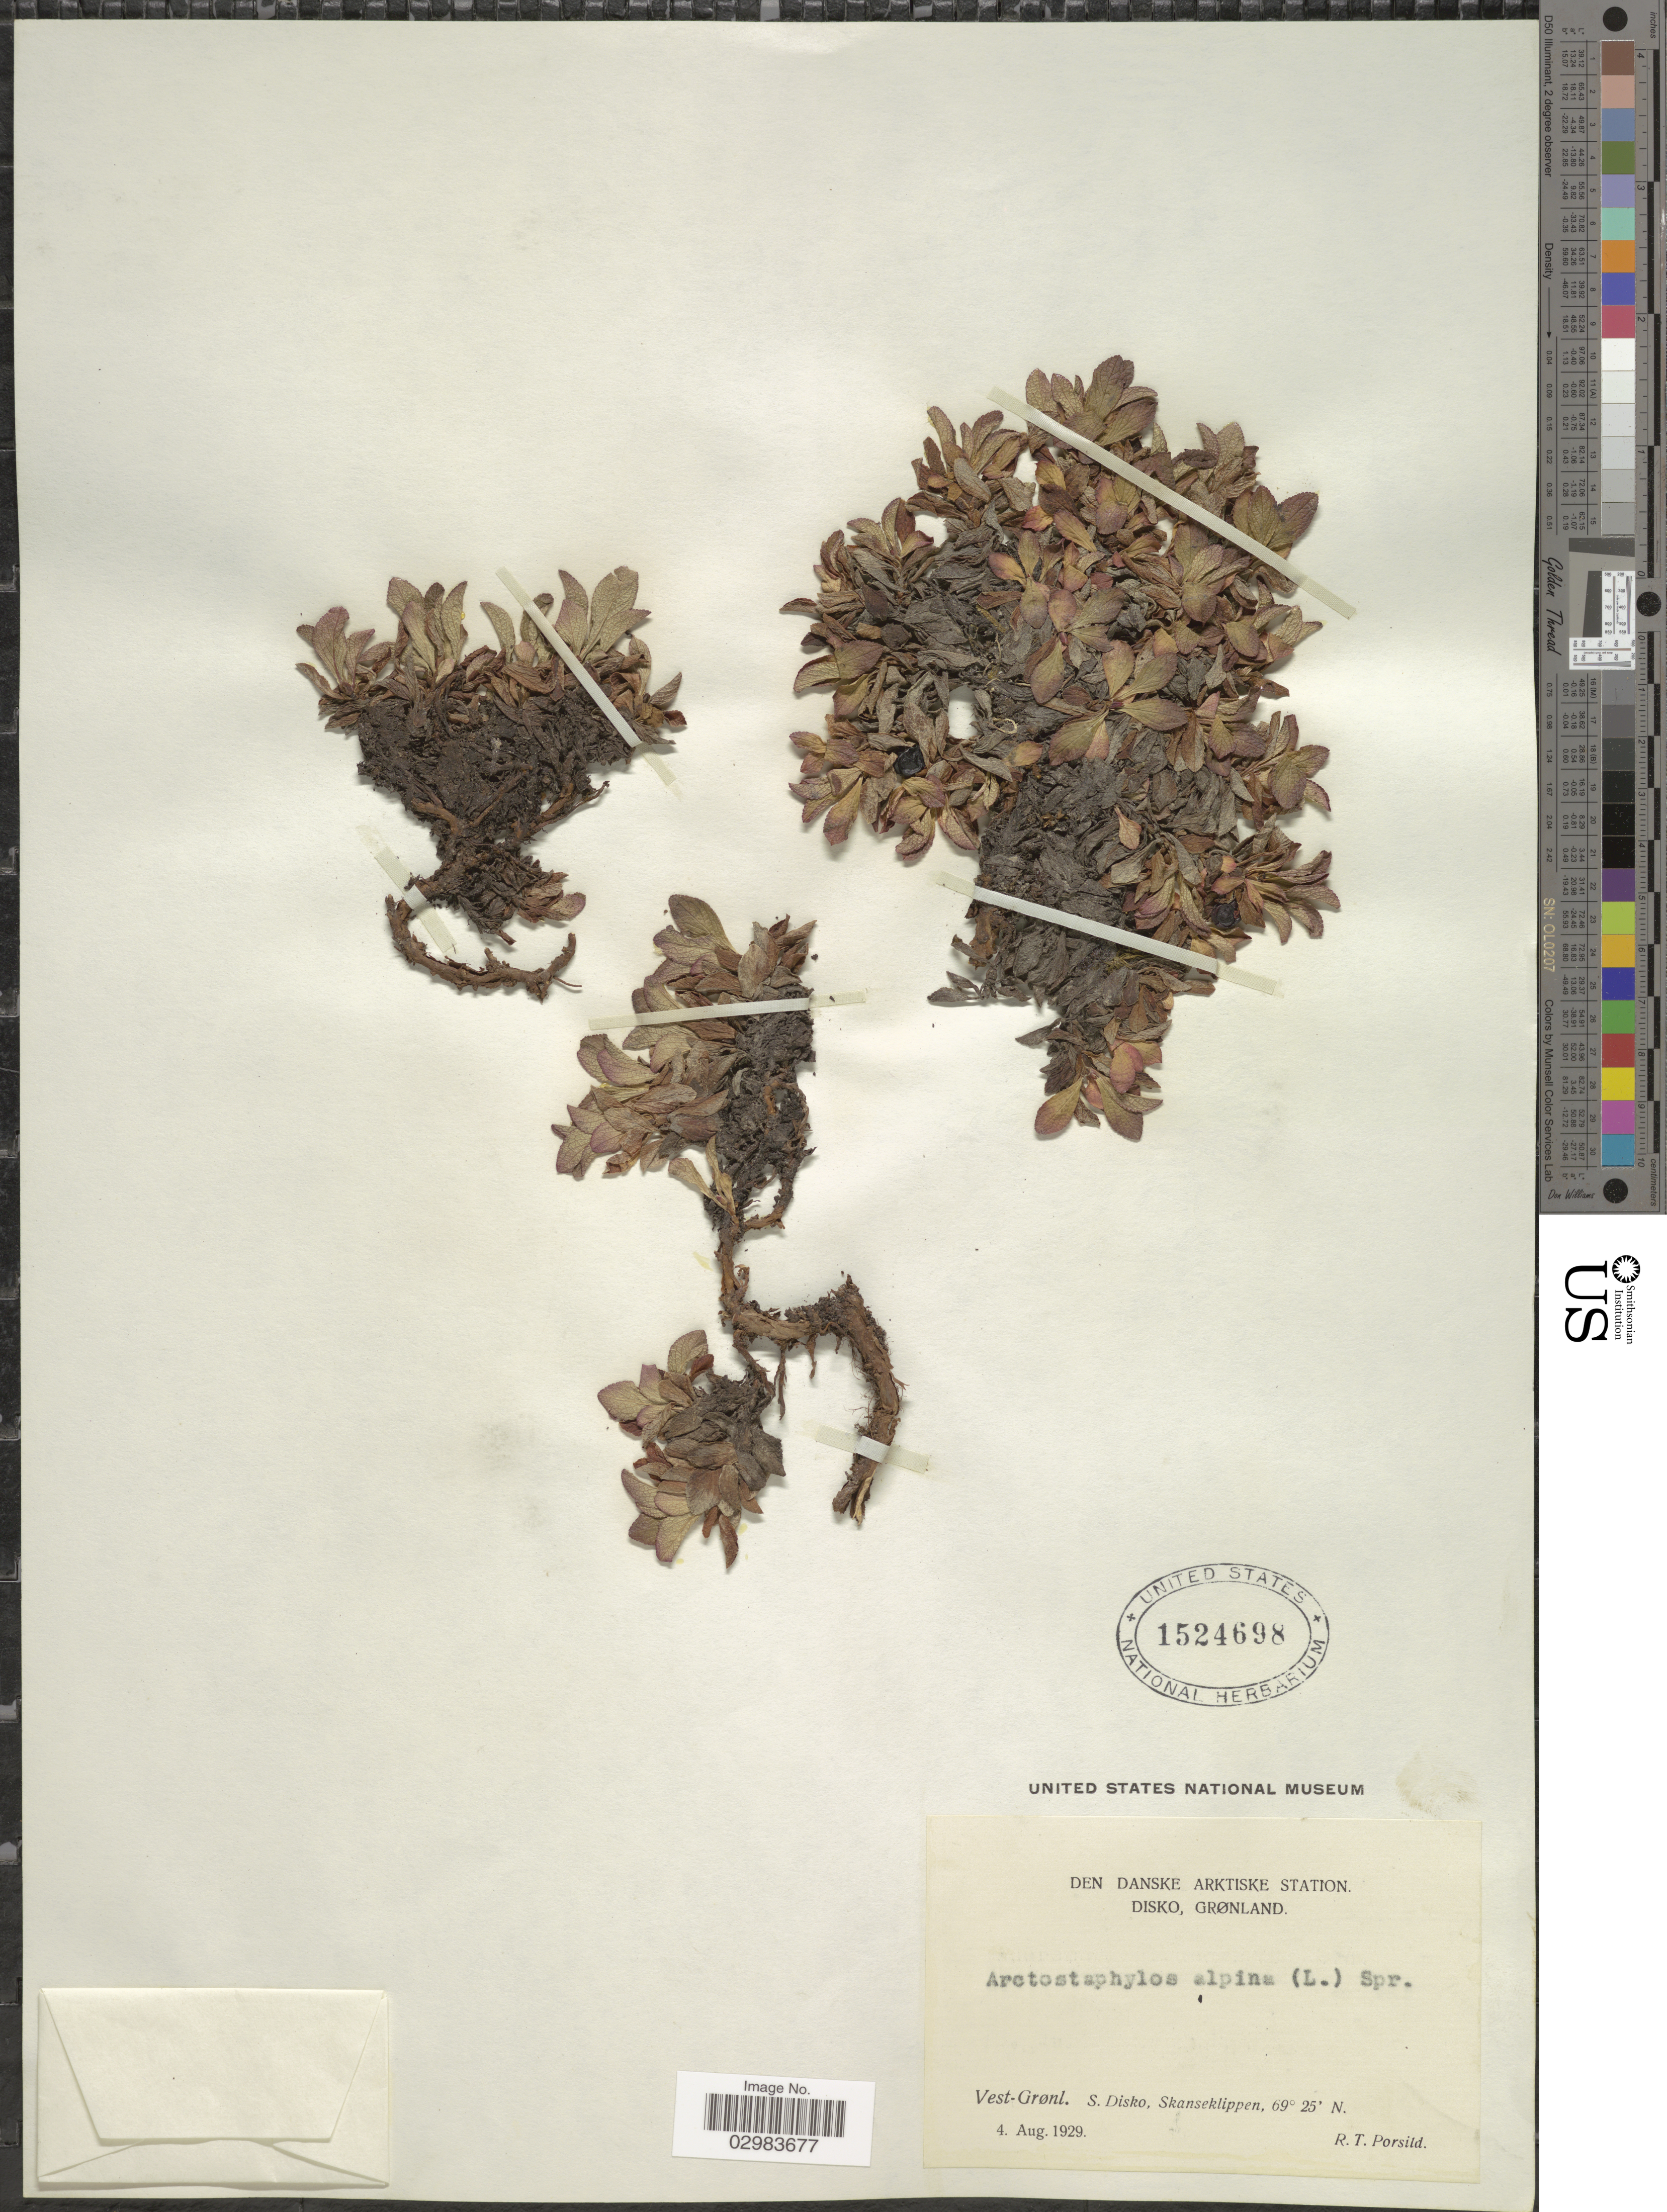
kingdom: Plantae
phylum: Tracheophyta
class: Magnoliopsida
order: Ericales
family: Ericaceae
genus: Arctostaphylos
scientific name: Arctostaphylos alpina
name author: (L.) Spreng.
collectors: R. T. Porsild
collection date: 1929-08-04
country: Greenland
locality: Den Danske Arktiske Station. Disko, Grønland. Vest-Grønland. S. Disko, Skanseklippen.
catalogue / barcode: US 1524698